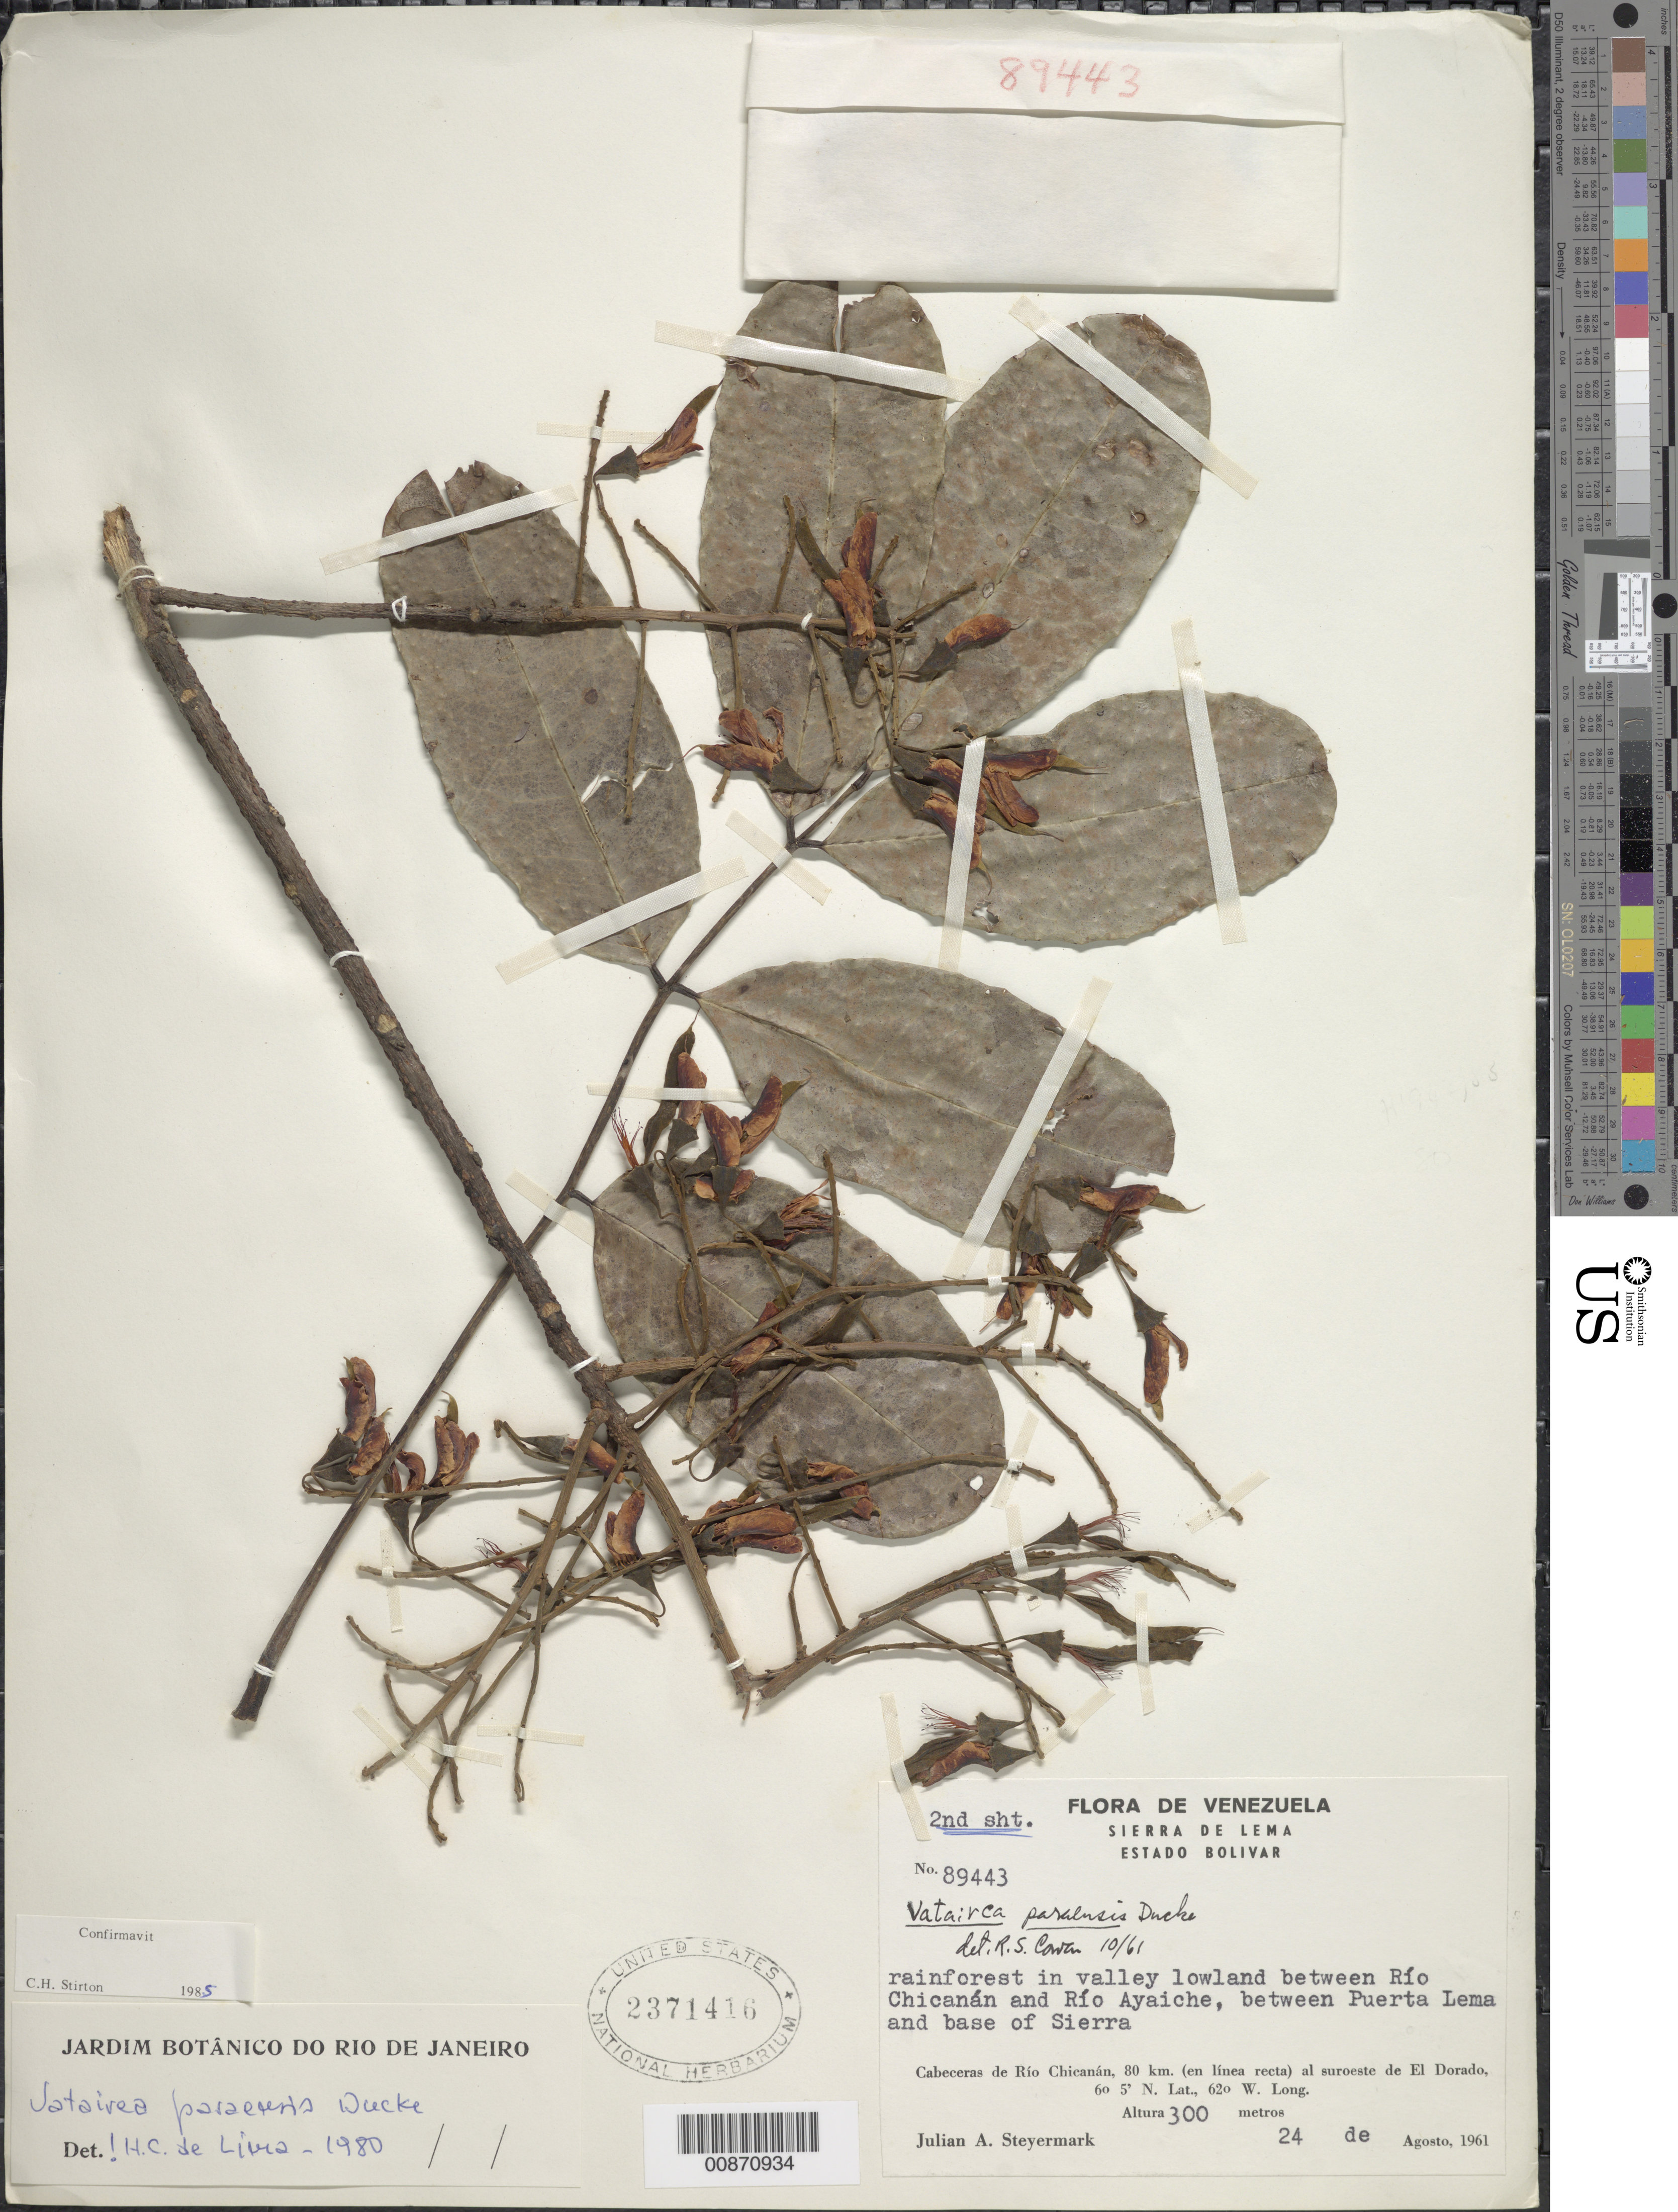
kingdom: Plantae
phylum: Tracheophyta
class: Magnoliopsida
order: Fabales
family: Fabaceae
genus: Vatairea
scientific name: Vatairea paraensis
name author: Ducke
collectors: J. Steyermark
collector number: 89443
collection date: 1961-08-24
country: Venezuela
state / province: Bolivar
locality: Sierra de Lema, rainforest in valley lowland between Río Chicanán and Río Ayaiche, between Puerta Lema and base of Sierra, Cabeceras de Río Chicanán, 80 km (en línea recta) al suroeste de El Dorado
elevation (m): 300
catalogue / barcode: US 2371416